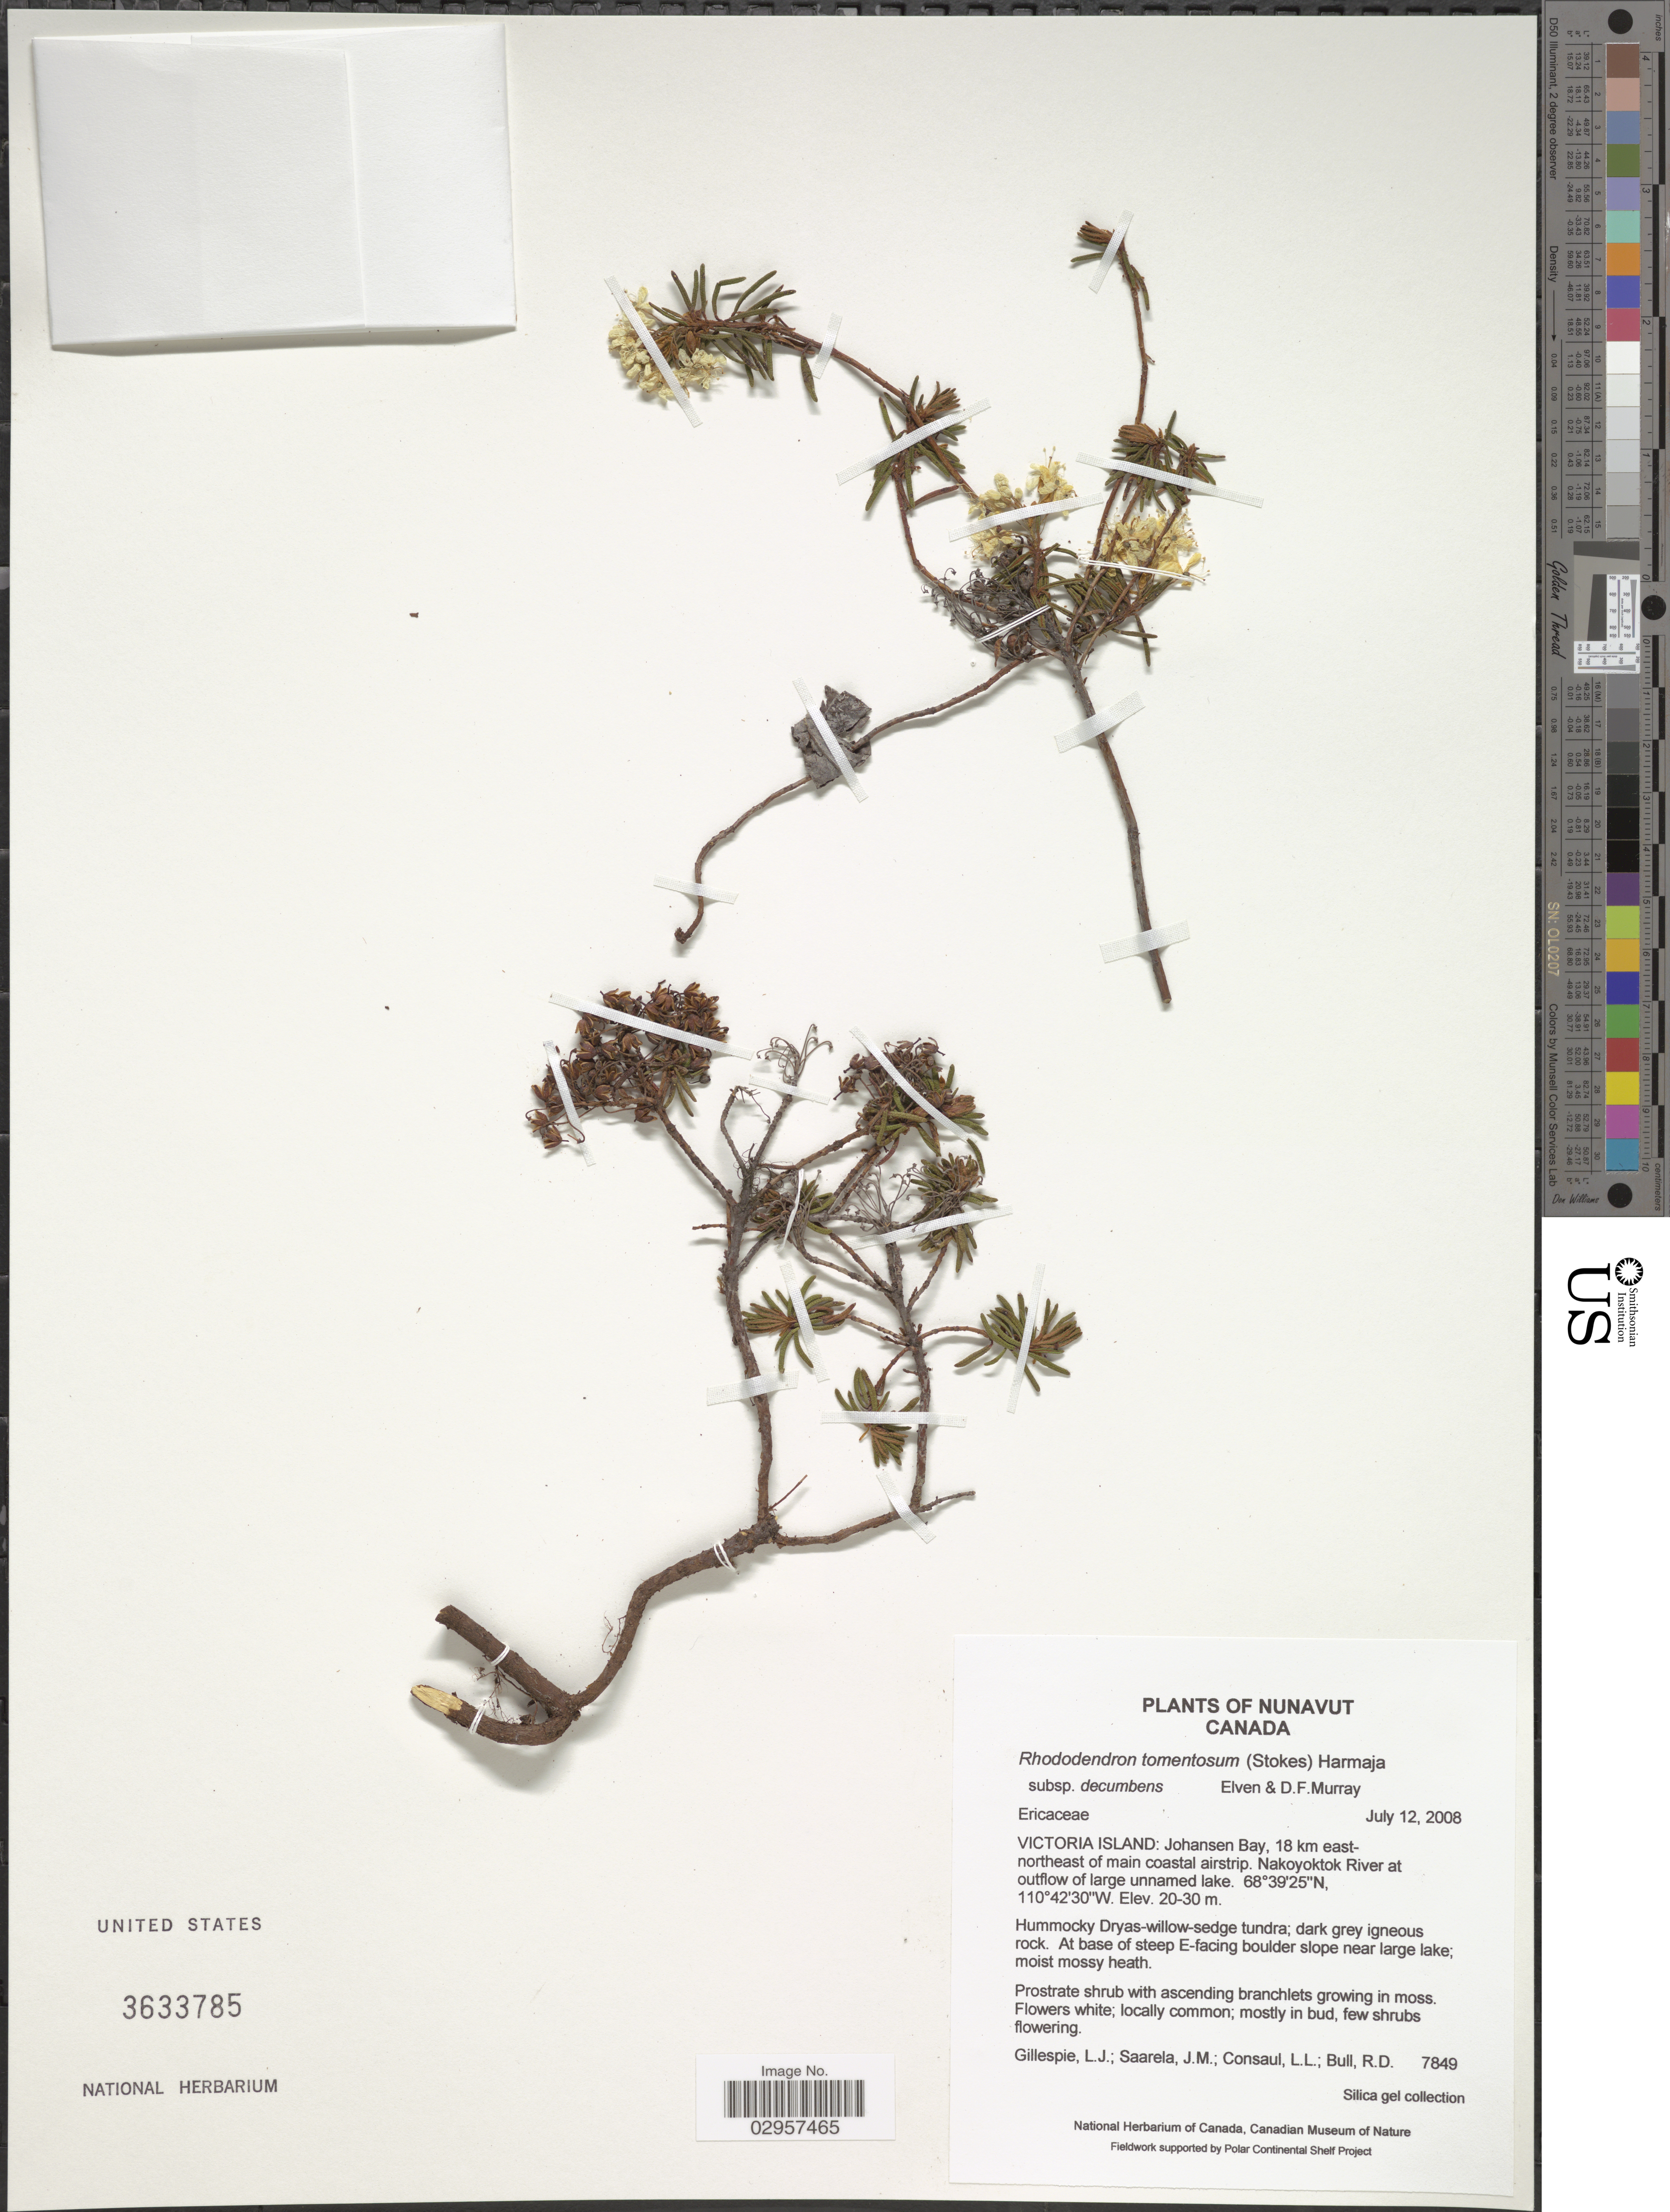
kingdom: Plantae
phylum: Tracheophyta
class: Magnoliopsida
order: Ericales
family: Ericaceae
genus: Ledum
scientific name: Ledum palustre subsp. decumbens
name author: (Aiton) Hultén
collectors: L. Gillespie, J. Saarela, L. Consaul & R. Bull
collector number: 7849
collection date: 2008-07-12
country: Canada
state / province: Nunavut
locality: Victoria Island: Johansen Bay, 18 km east-northeast of main coastal airstrip, Nakoyoktok River at outflow of large unnamed lake.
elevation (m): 20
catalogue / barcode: US 3633785